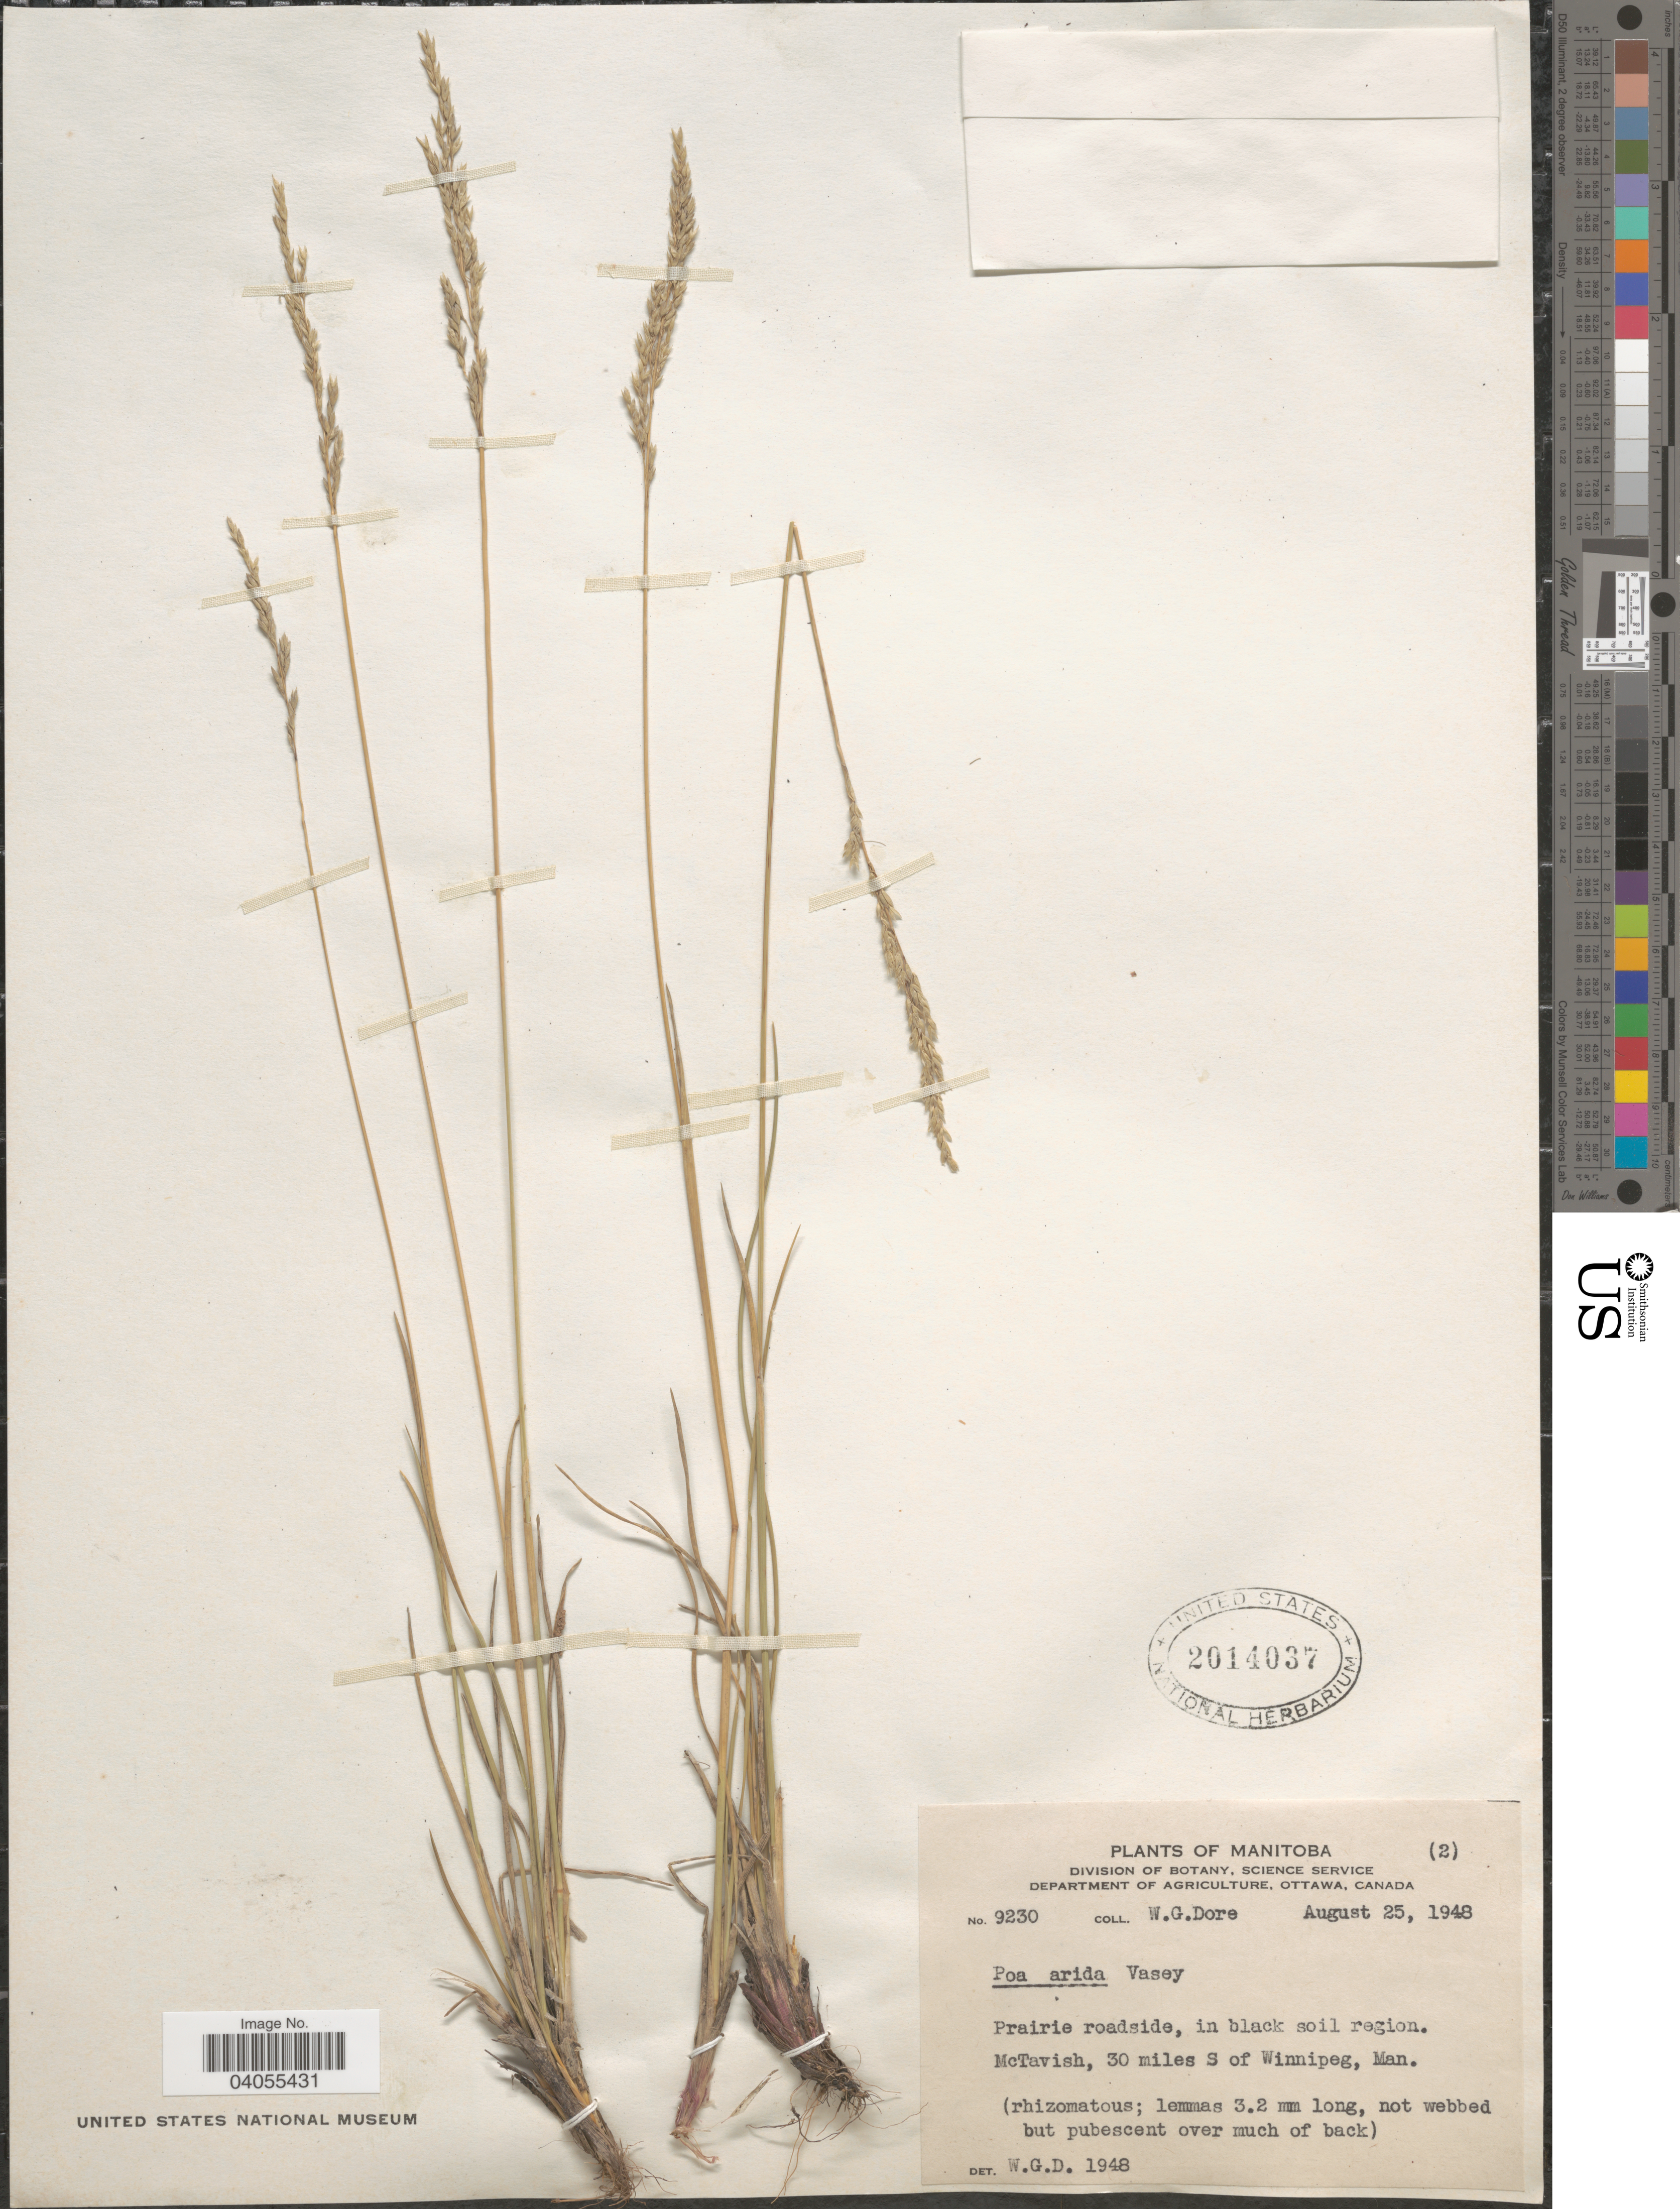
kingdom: Plantae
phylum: Tracheophyta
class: Liliopsida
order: Poales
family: Poaceae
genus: Poa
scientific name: Poa arida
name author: Vasey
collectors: W. Dore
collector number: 9230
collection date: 1948-08-25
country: Canada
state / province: Manitoba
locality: McTavish, 30 miles S of Winnipeg.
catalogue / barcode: US 2014037